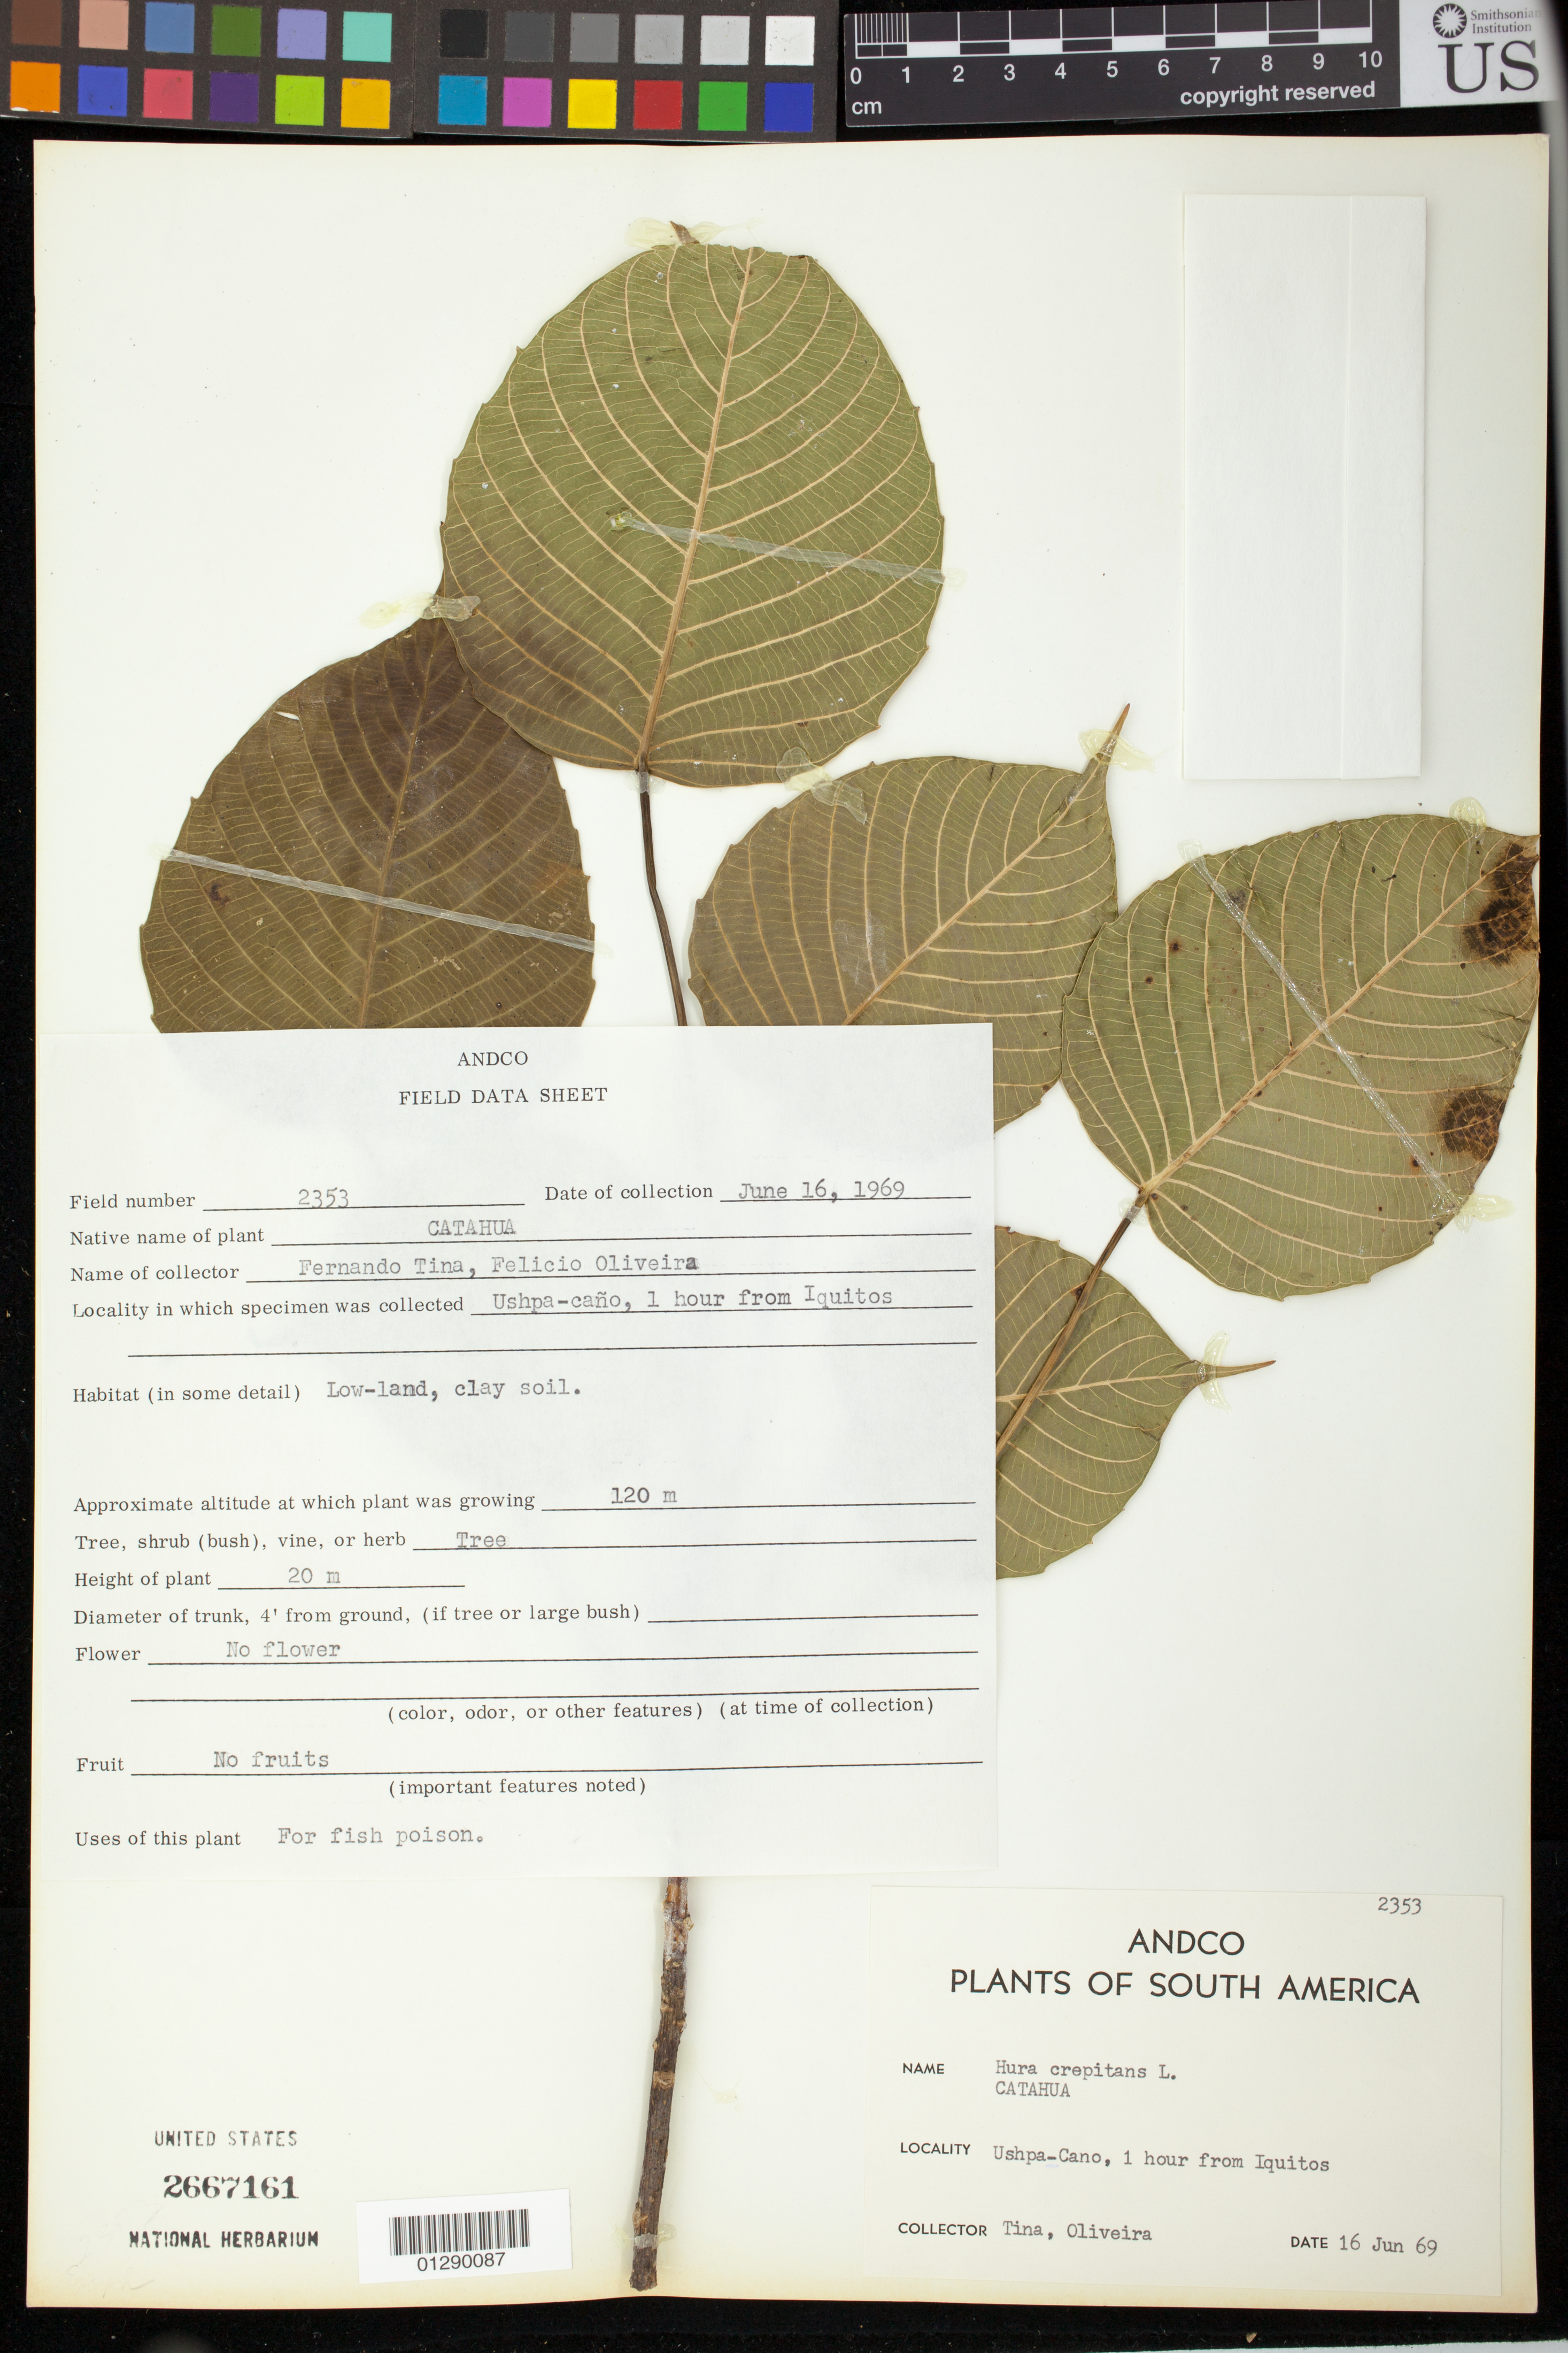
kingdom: Plantae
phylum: Tracheophyta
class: Magnoliopsida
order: Malpighiales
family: Euphorbiaceae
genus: Hura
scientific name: Hura crepitans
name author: L.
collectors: F. Tina & F. Oliveira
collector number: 2353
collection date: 1969-06-16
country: Peru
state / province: Loreto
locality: Ushpa-cano, 1 hour from Iquitos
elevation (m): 120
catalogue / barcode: US 2667161